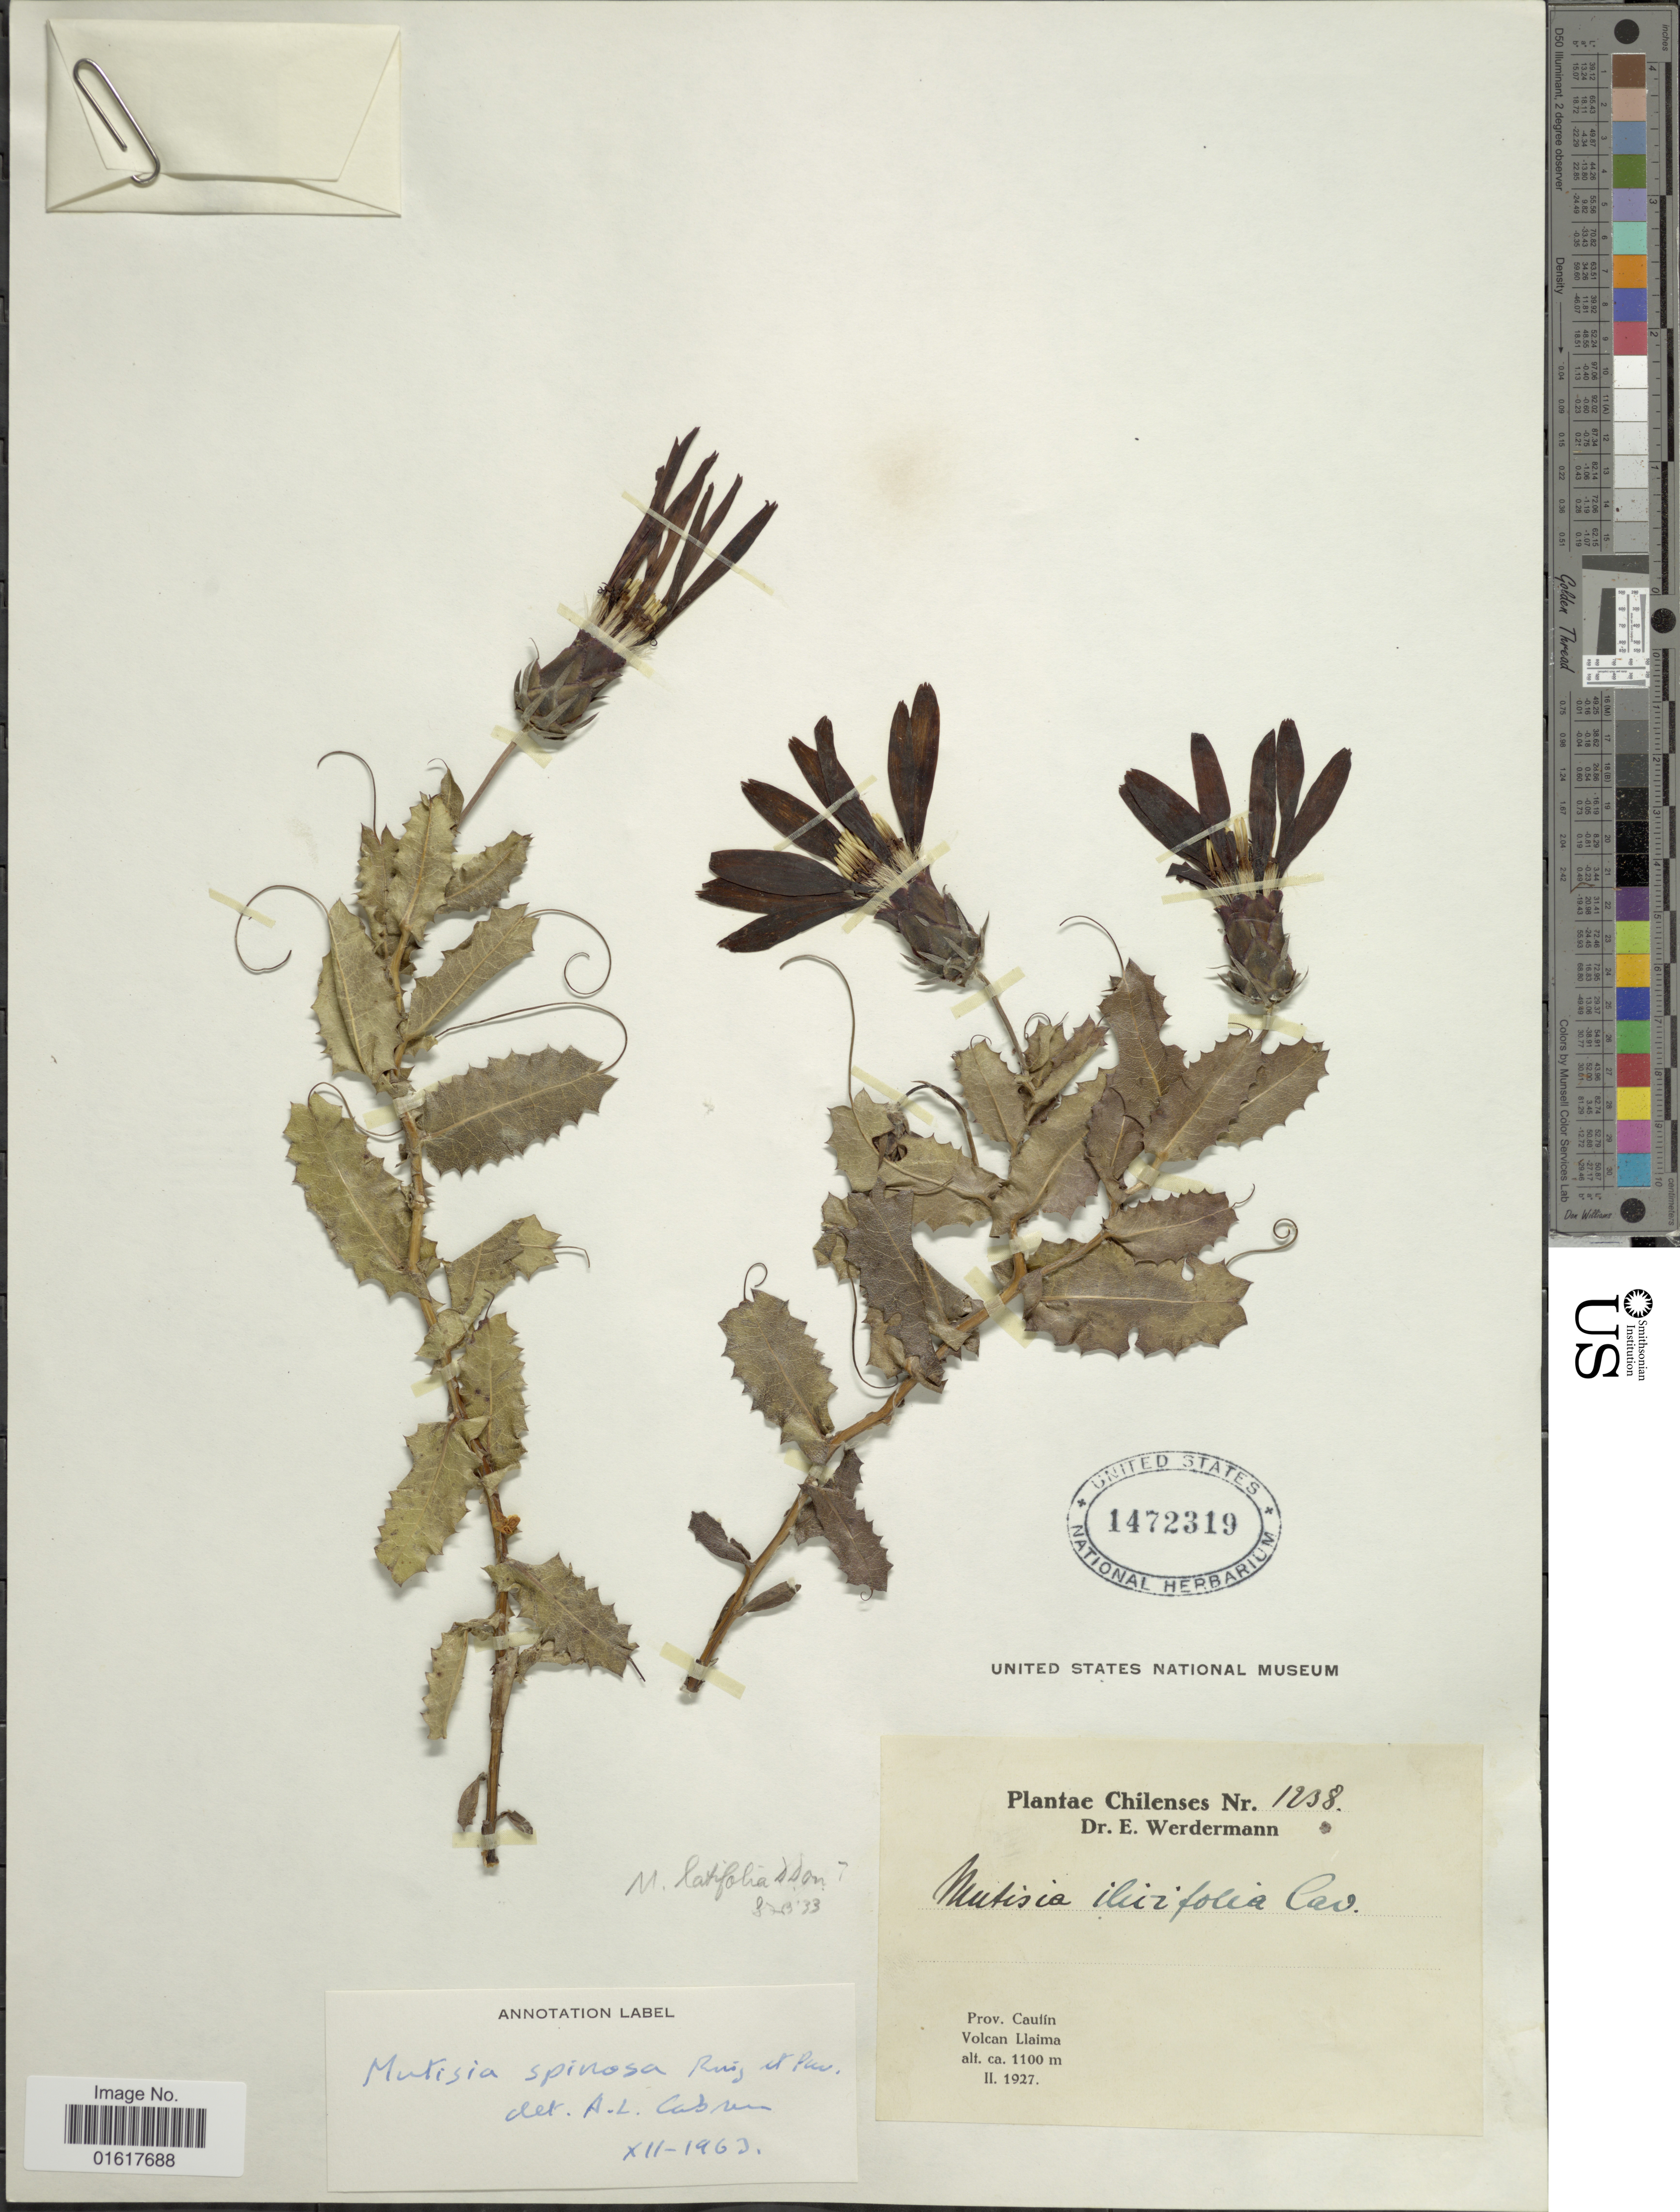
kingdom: Plantae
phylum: Tracheophyta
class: Magnoliopsida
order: Asterales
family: Asteraceae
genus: Mutisia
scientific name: Mutisia spinosa var. spinosa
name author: Ruiz & Pav.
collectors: E. Werdermann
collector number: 1238*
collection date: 1927-02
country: Chile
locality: Prov. Cautín. Volcan Llaima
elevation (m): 1100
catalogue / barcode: US 1472319